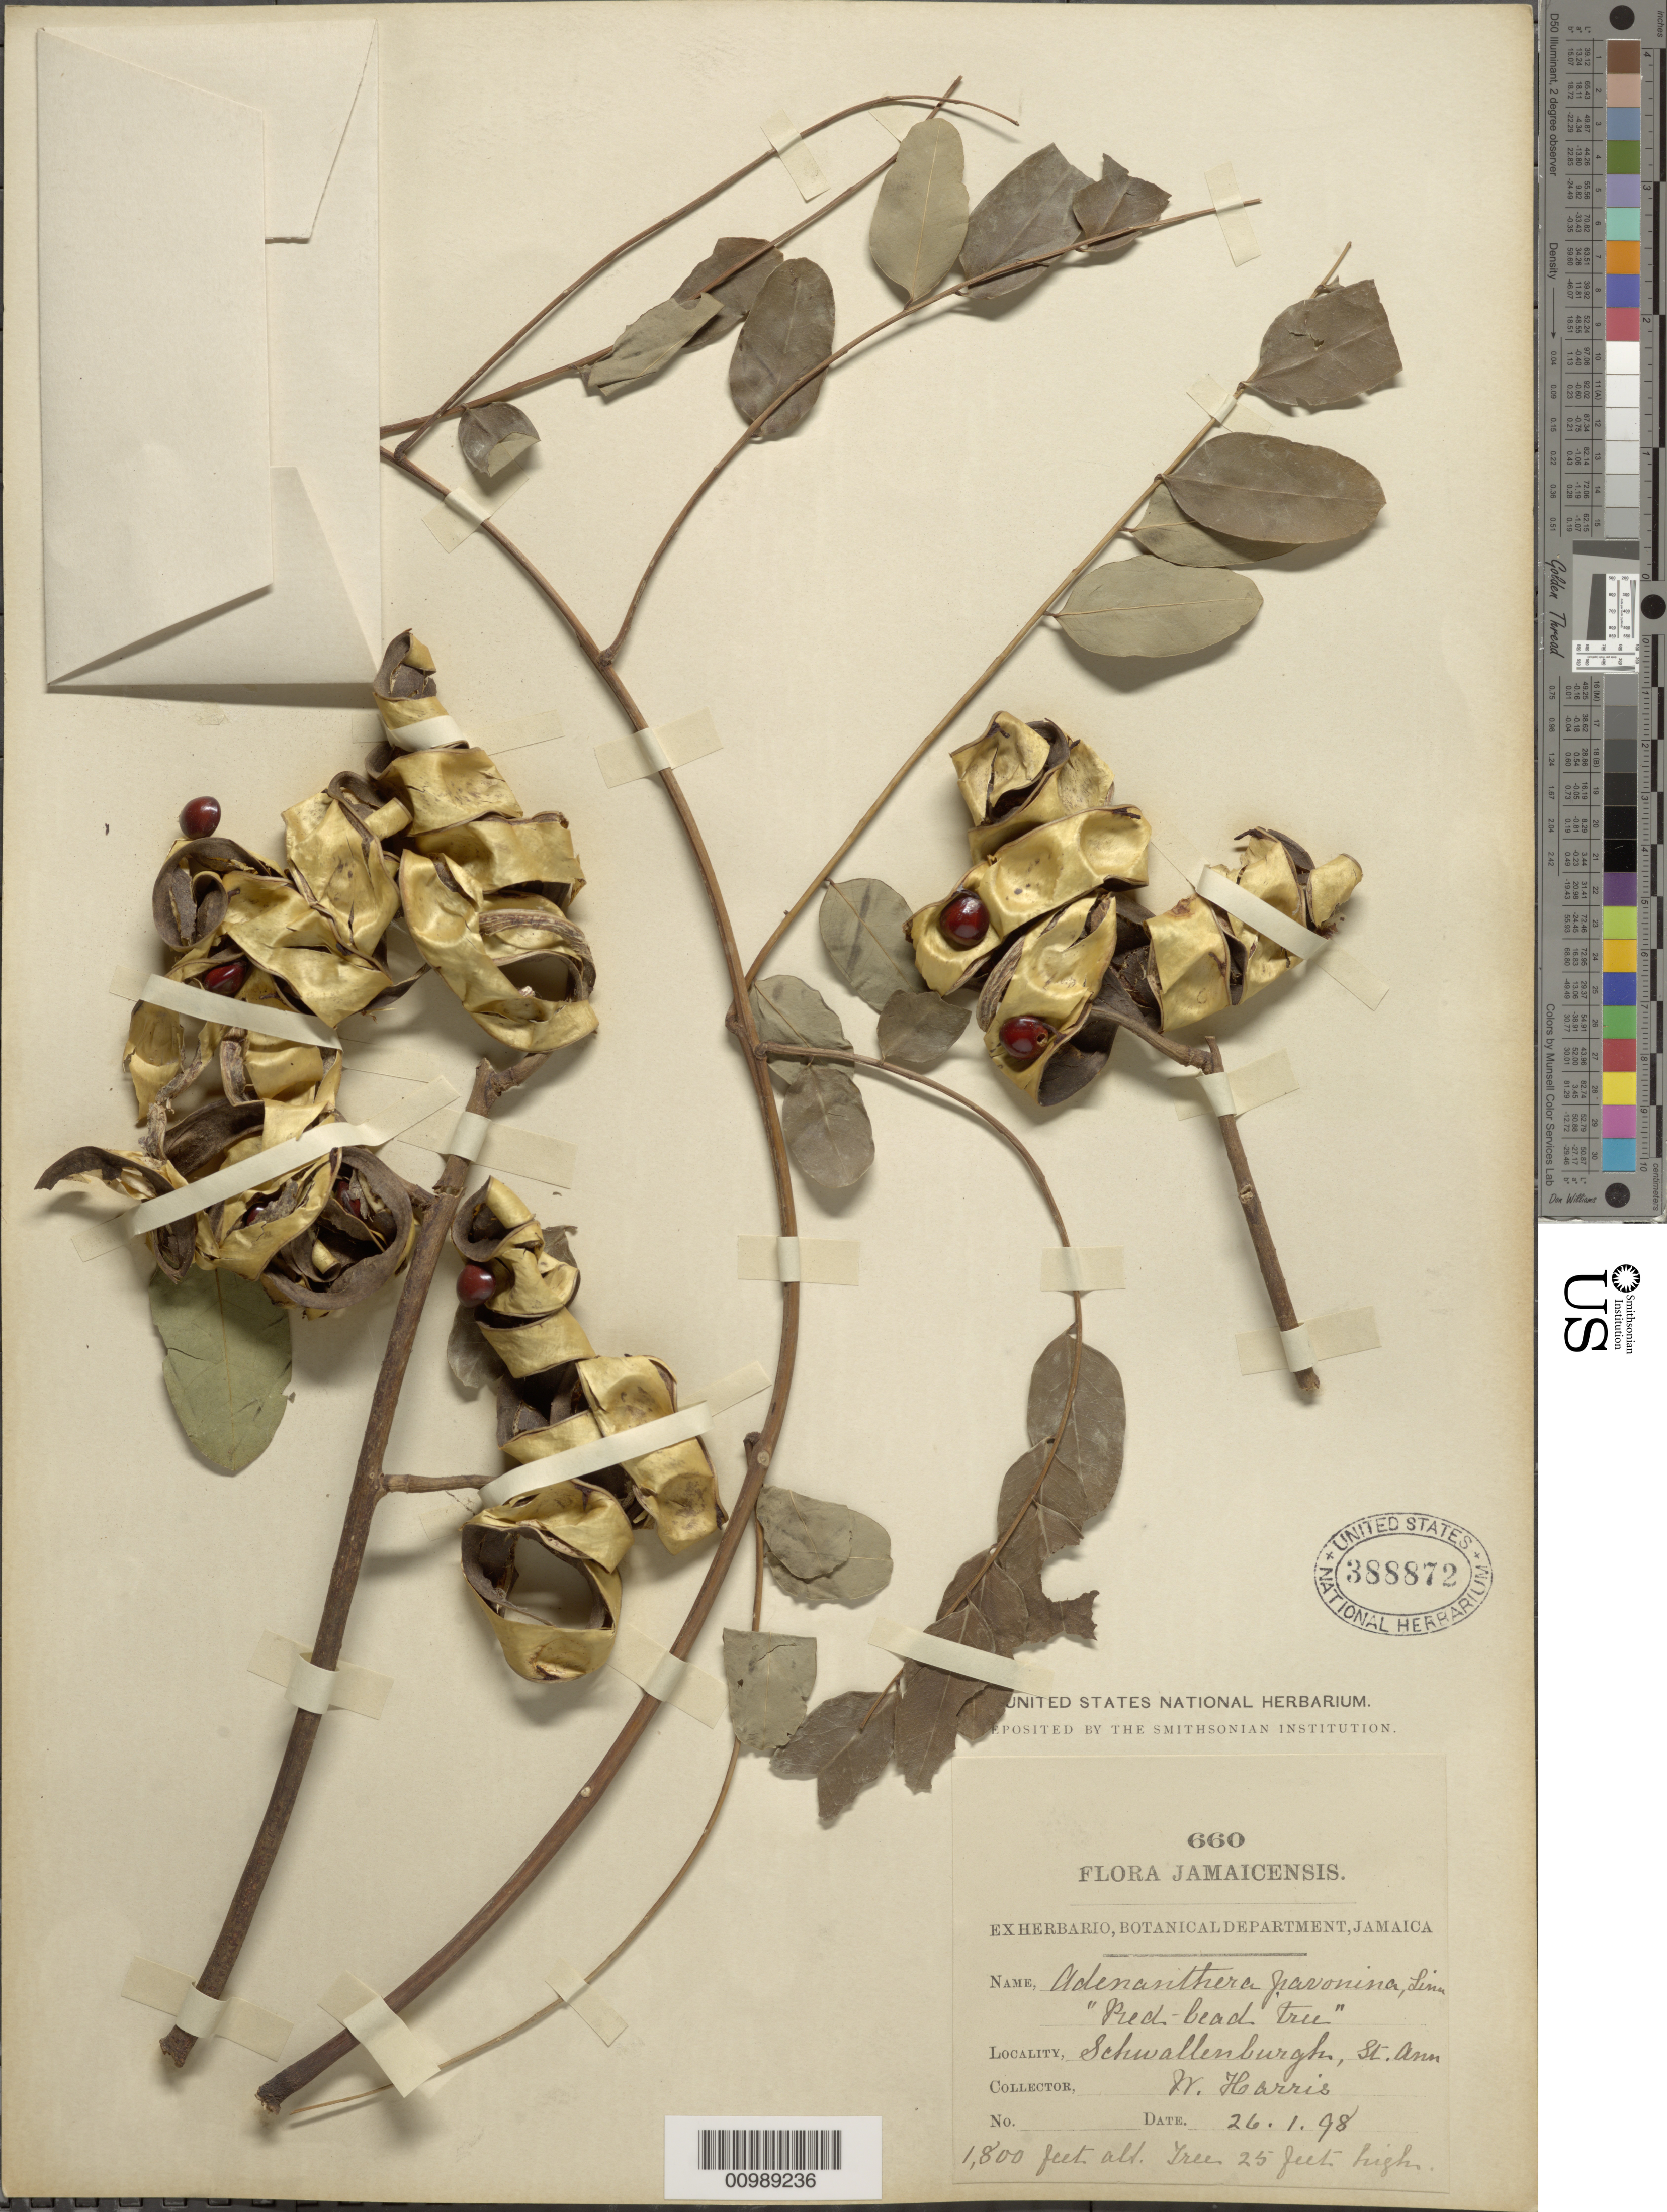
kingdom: Plantae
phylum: Tracheophyta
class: Magnoliopsida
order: Fabales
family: Fabaceae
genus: Adenanthera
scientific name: Adenanthera pavonina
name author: L.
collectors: W. H. Harris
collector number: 660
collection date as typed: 26 Jan 1898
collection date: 1898-01-26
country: Jamaica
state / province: Saint Ann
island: Jamaica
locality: Schwallenburgh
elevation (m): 549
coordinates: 0 N, 0 E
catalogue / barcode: US 388872